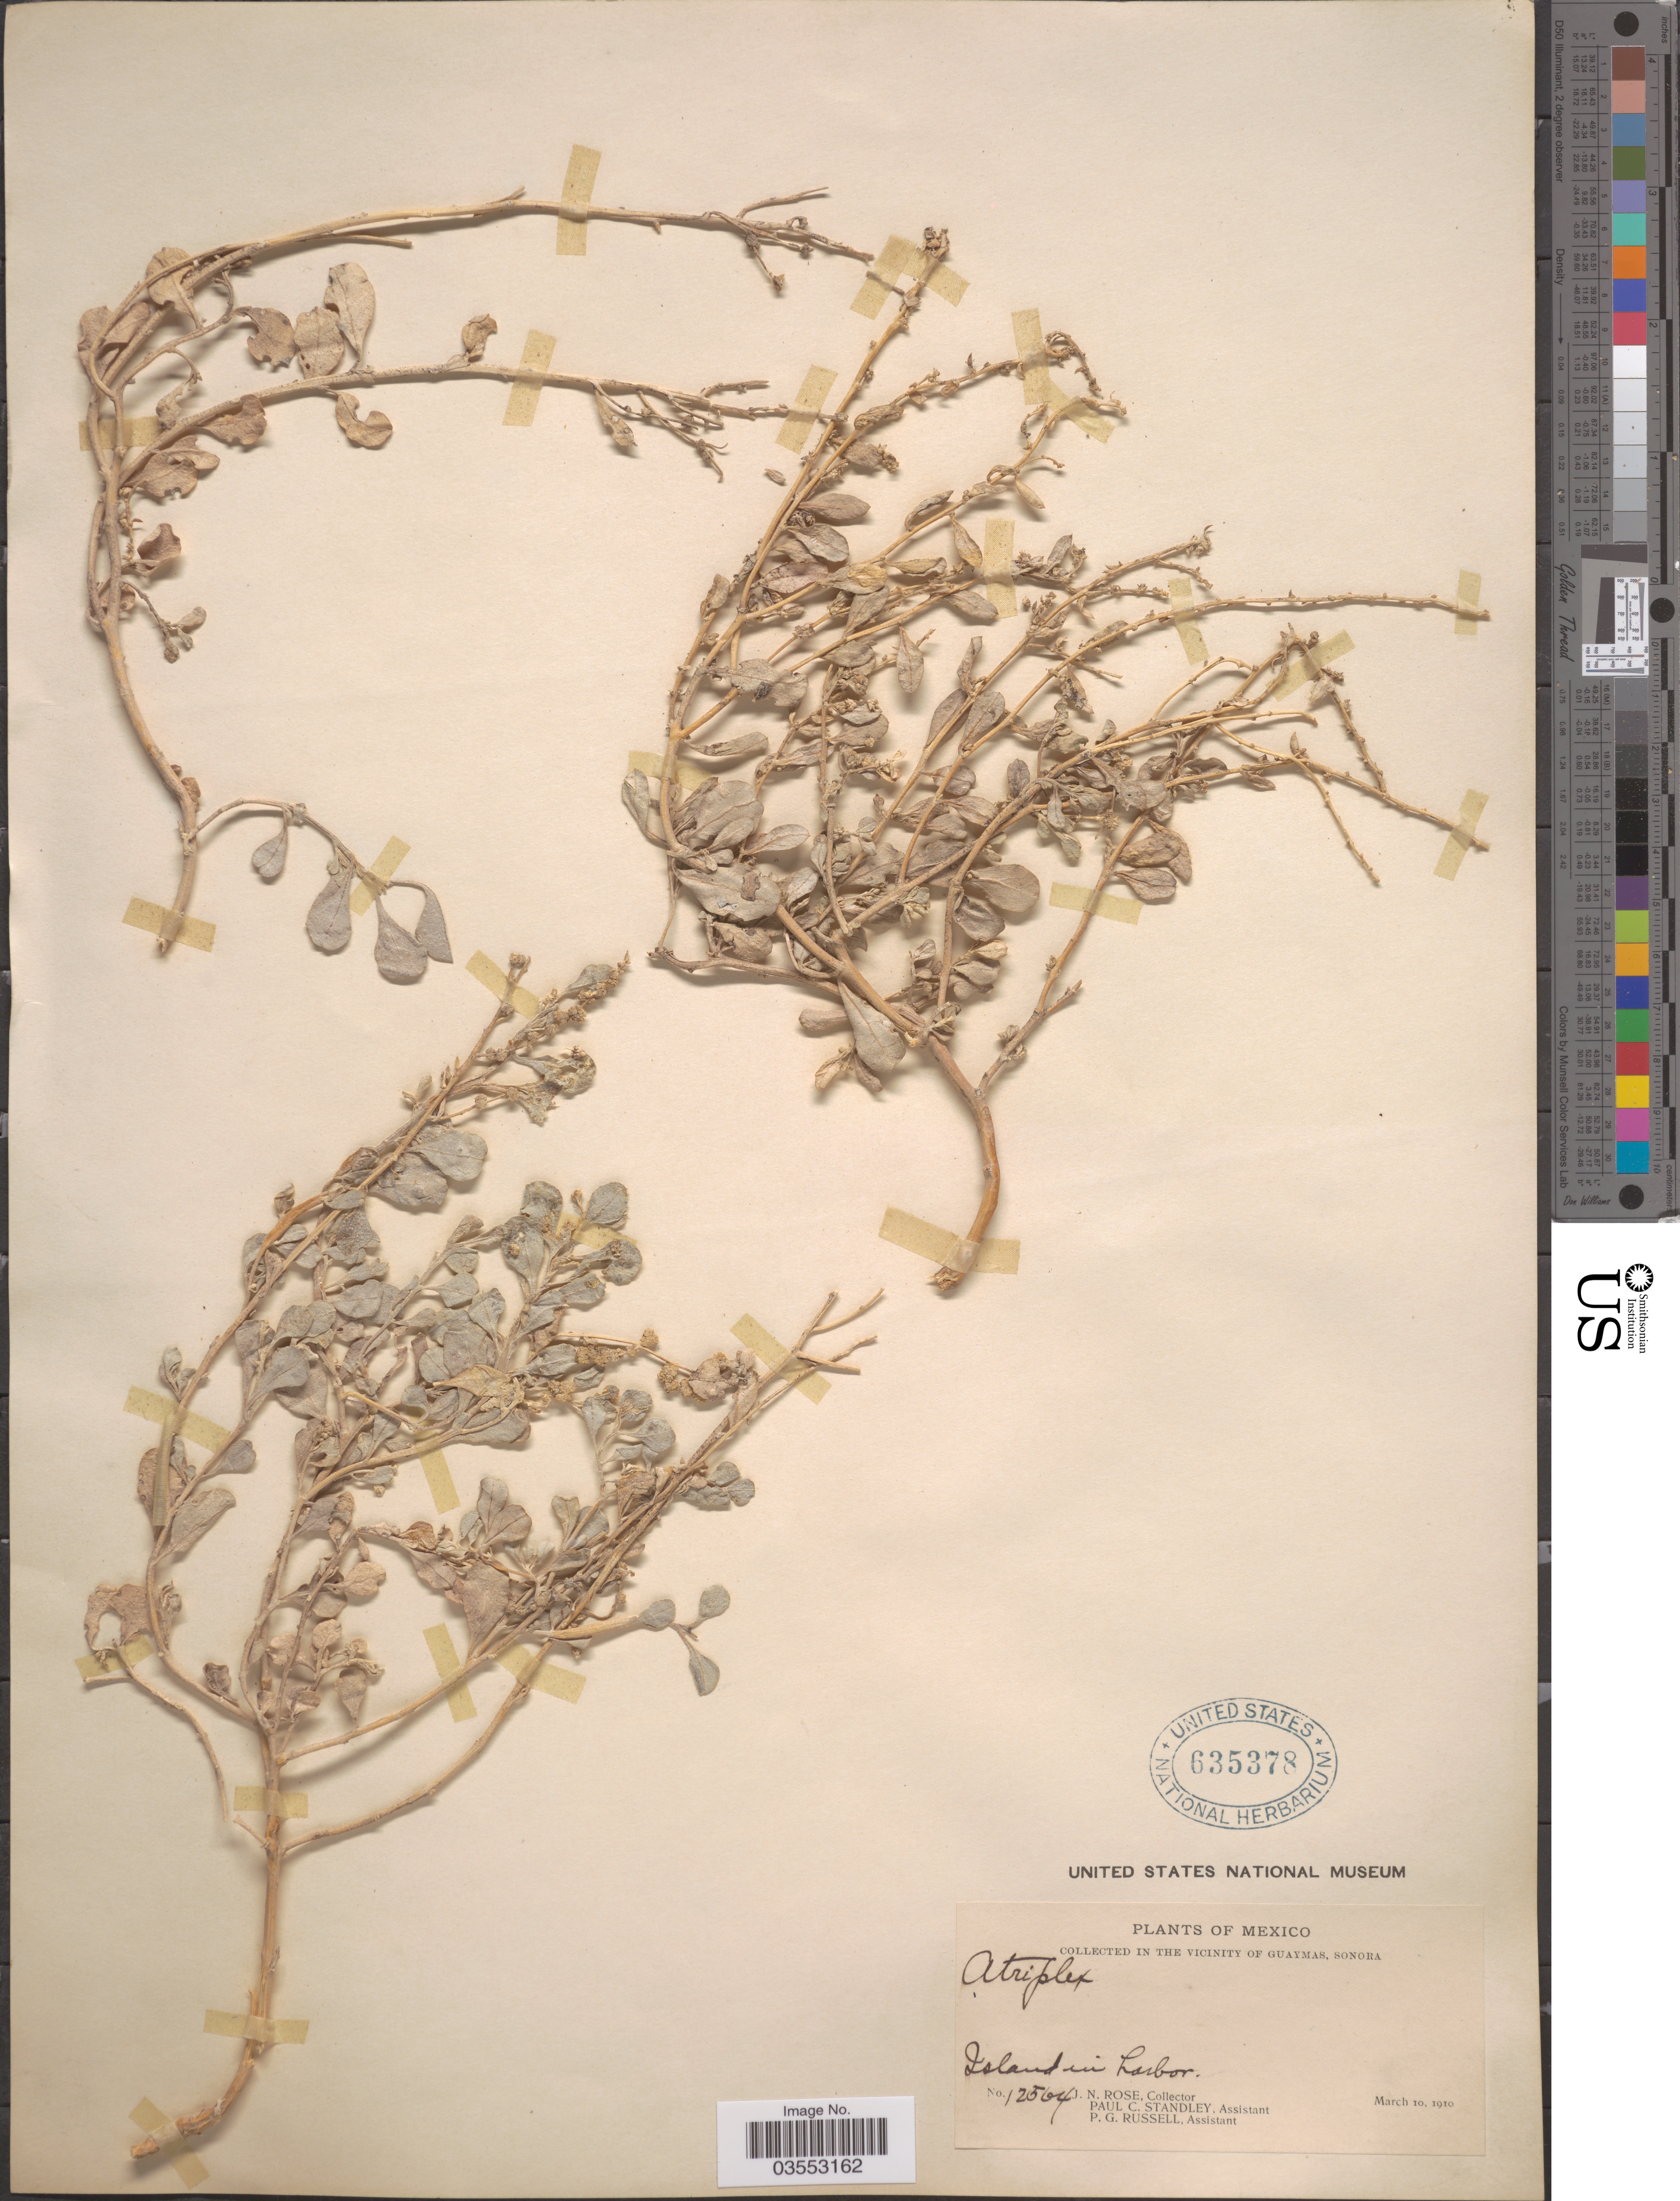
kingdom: Plantae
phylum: Tracheophyta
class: Magnoliopsida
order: Caryophyllales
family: Amaranthaceae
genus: Atriplex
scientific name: Atriplex barclayana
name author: (Benth.) D. Dietr.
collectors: J. N. Rose, P. C. Standley & P. G. Russell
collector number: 12564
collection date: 1910-03-10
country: Mexico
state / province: Sonora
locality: In the vicinity of Guaymas. Island in harbor.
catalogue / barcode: US 635378